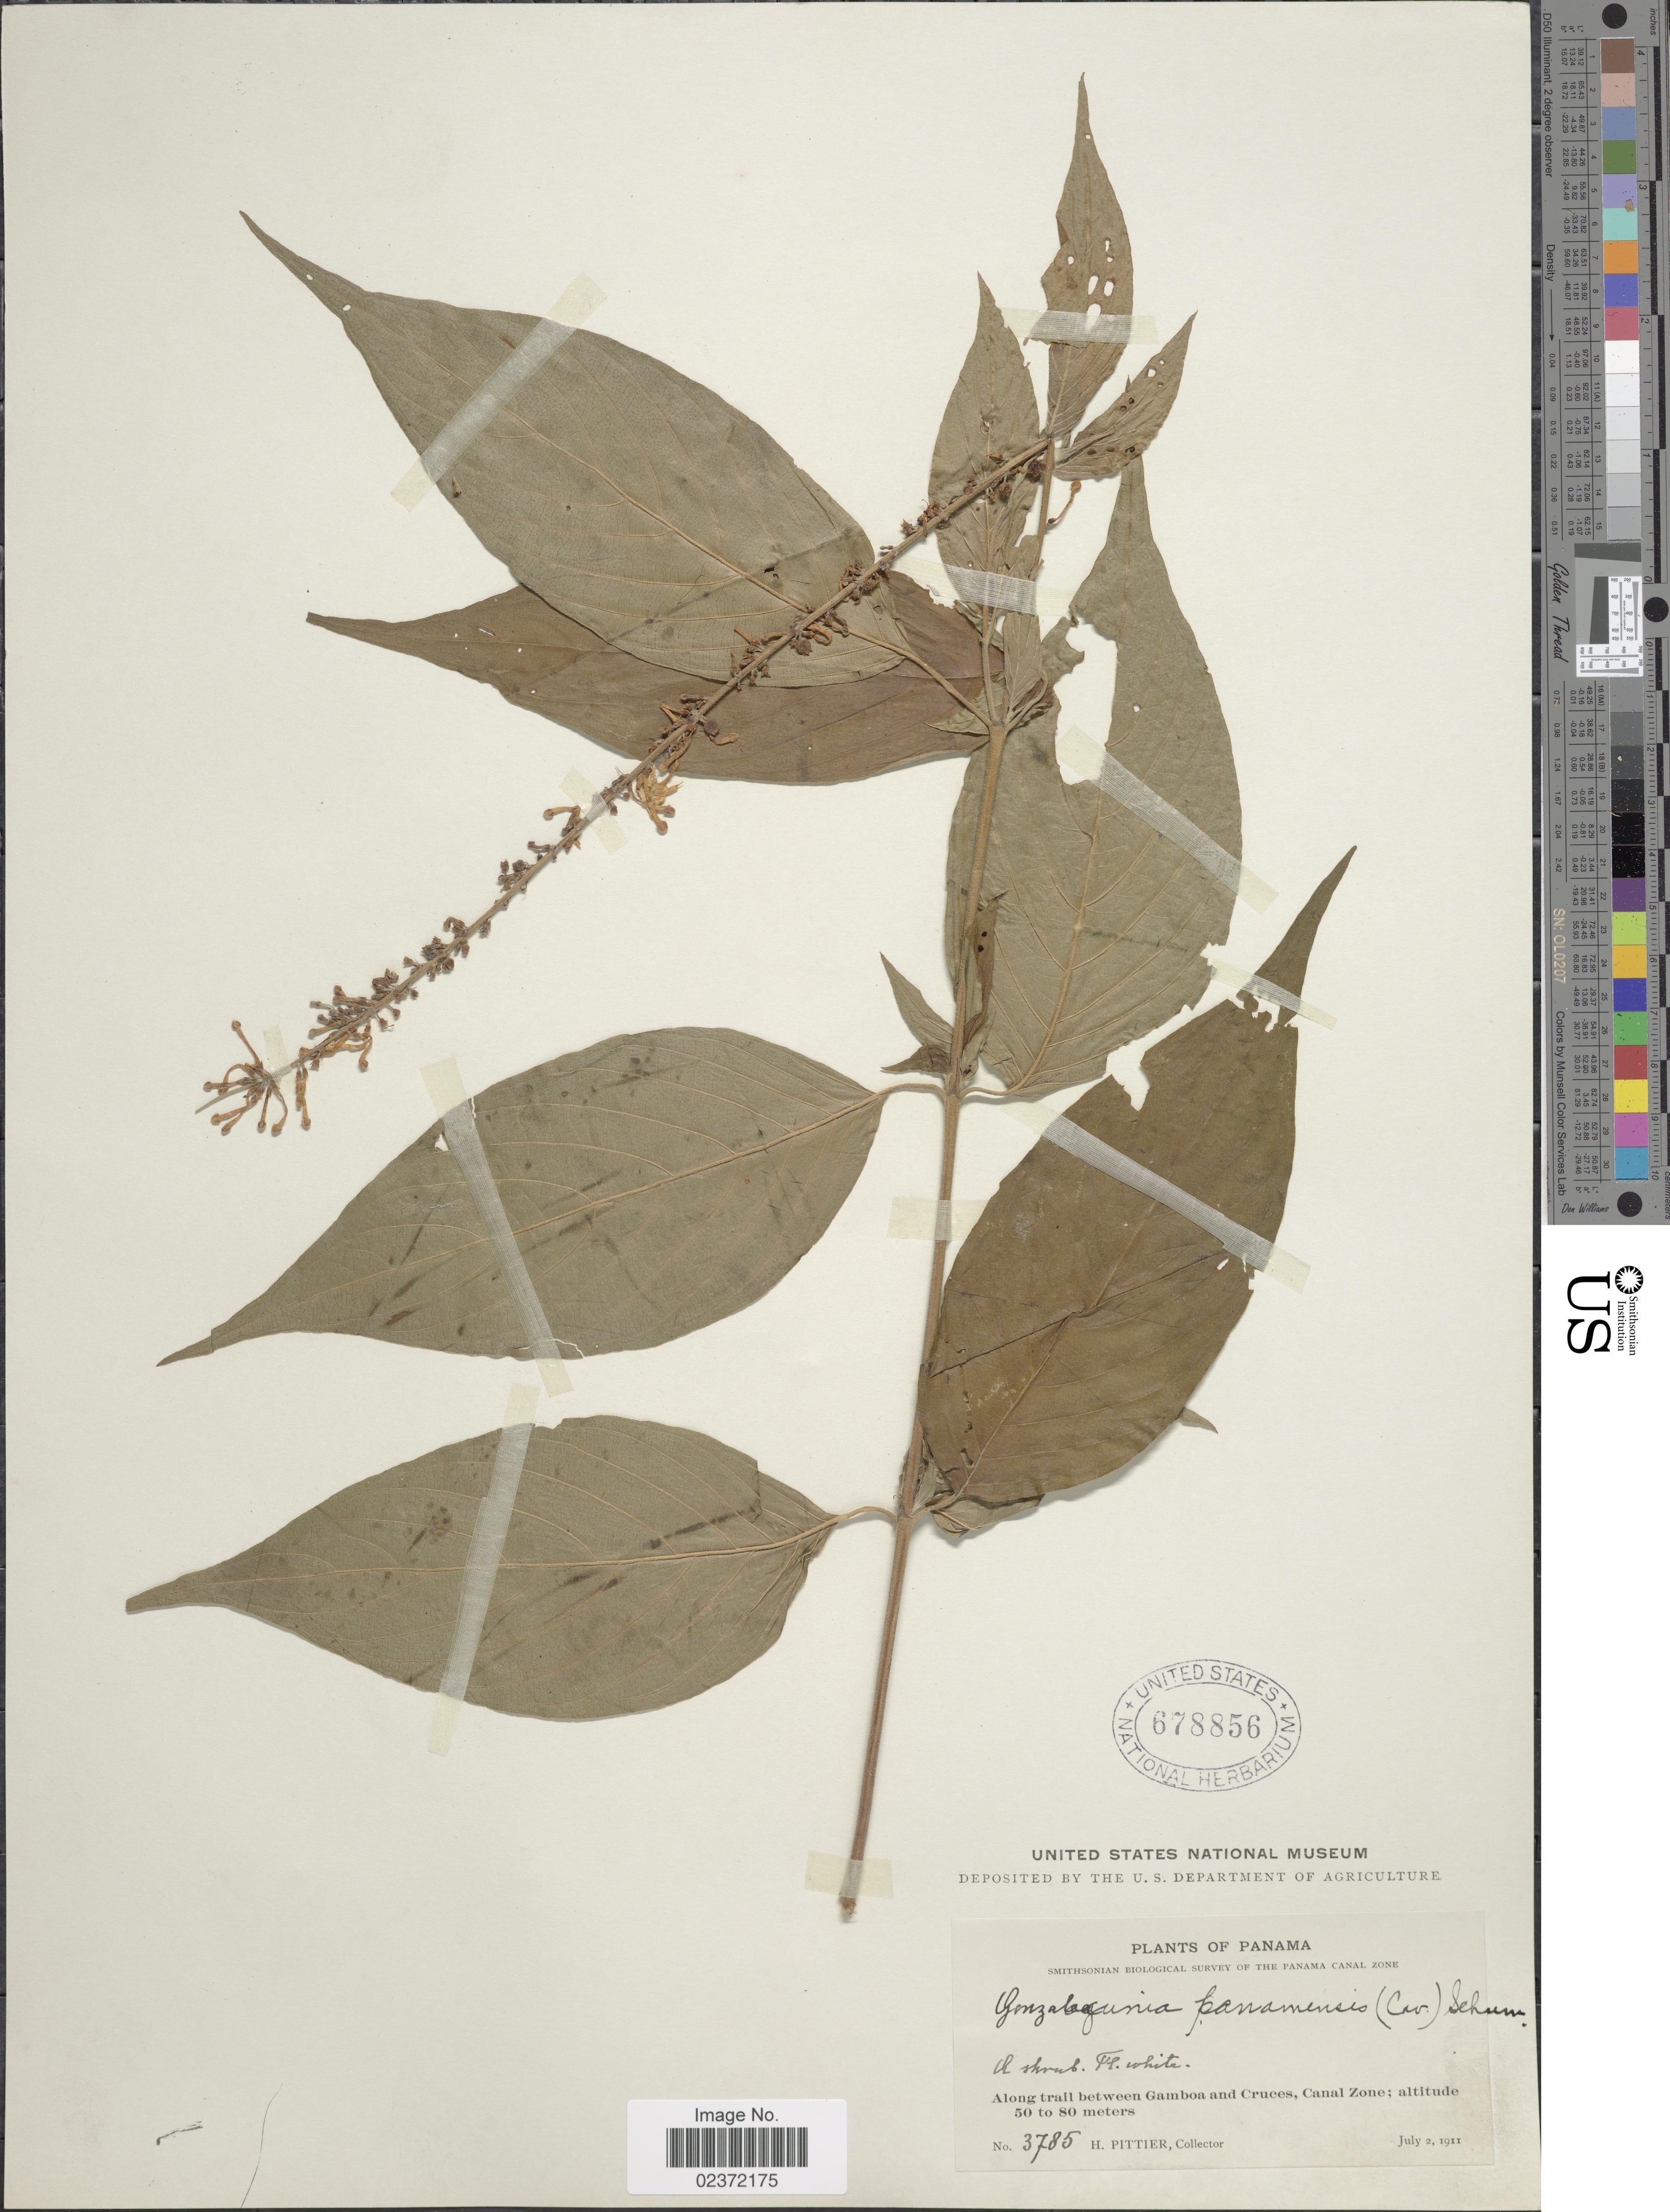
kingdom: Plantae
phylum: Tracheophyta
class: Magnoliopsida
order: Gentianales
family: Rubiaceae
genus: Gonzalagunia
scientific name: Gonzalagunia panamensis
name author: (Cav.) K. Schum.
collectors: H. F. Pittier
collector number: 3785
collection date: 1911-07-02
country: Panama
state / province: Colón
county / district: Canal Zone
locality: Along trail between Gamboa and Cruces, Canal Zone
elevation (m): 50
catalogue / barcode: US 678856